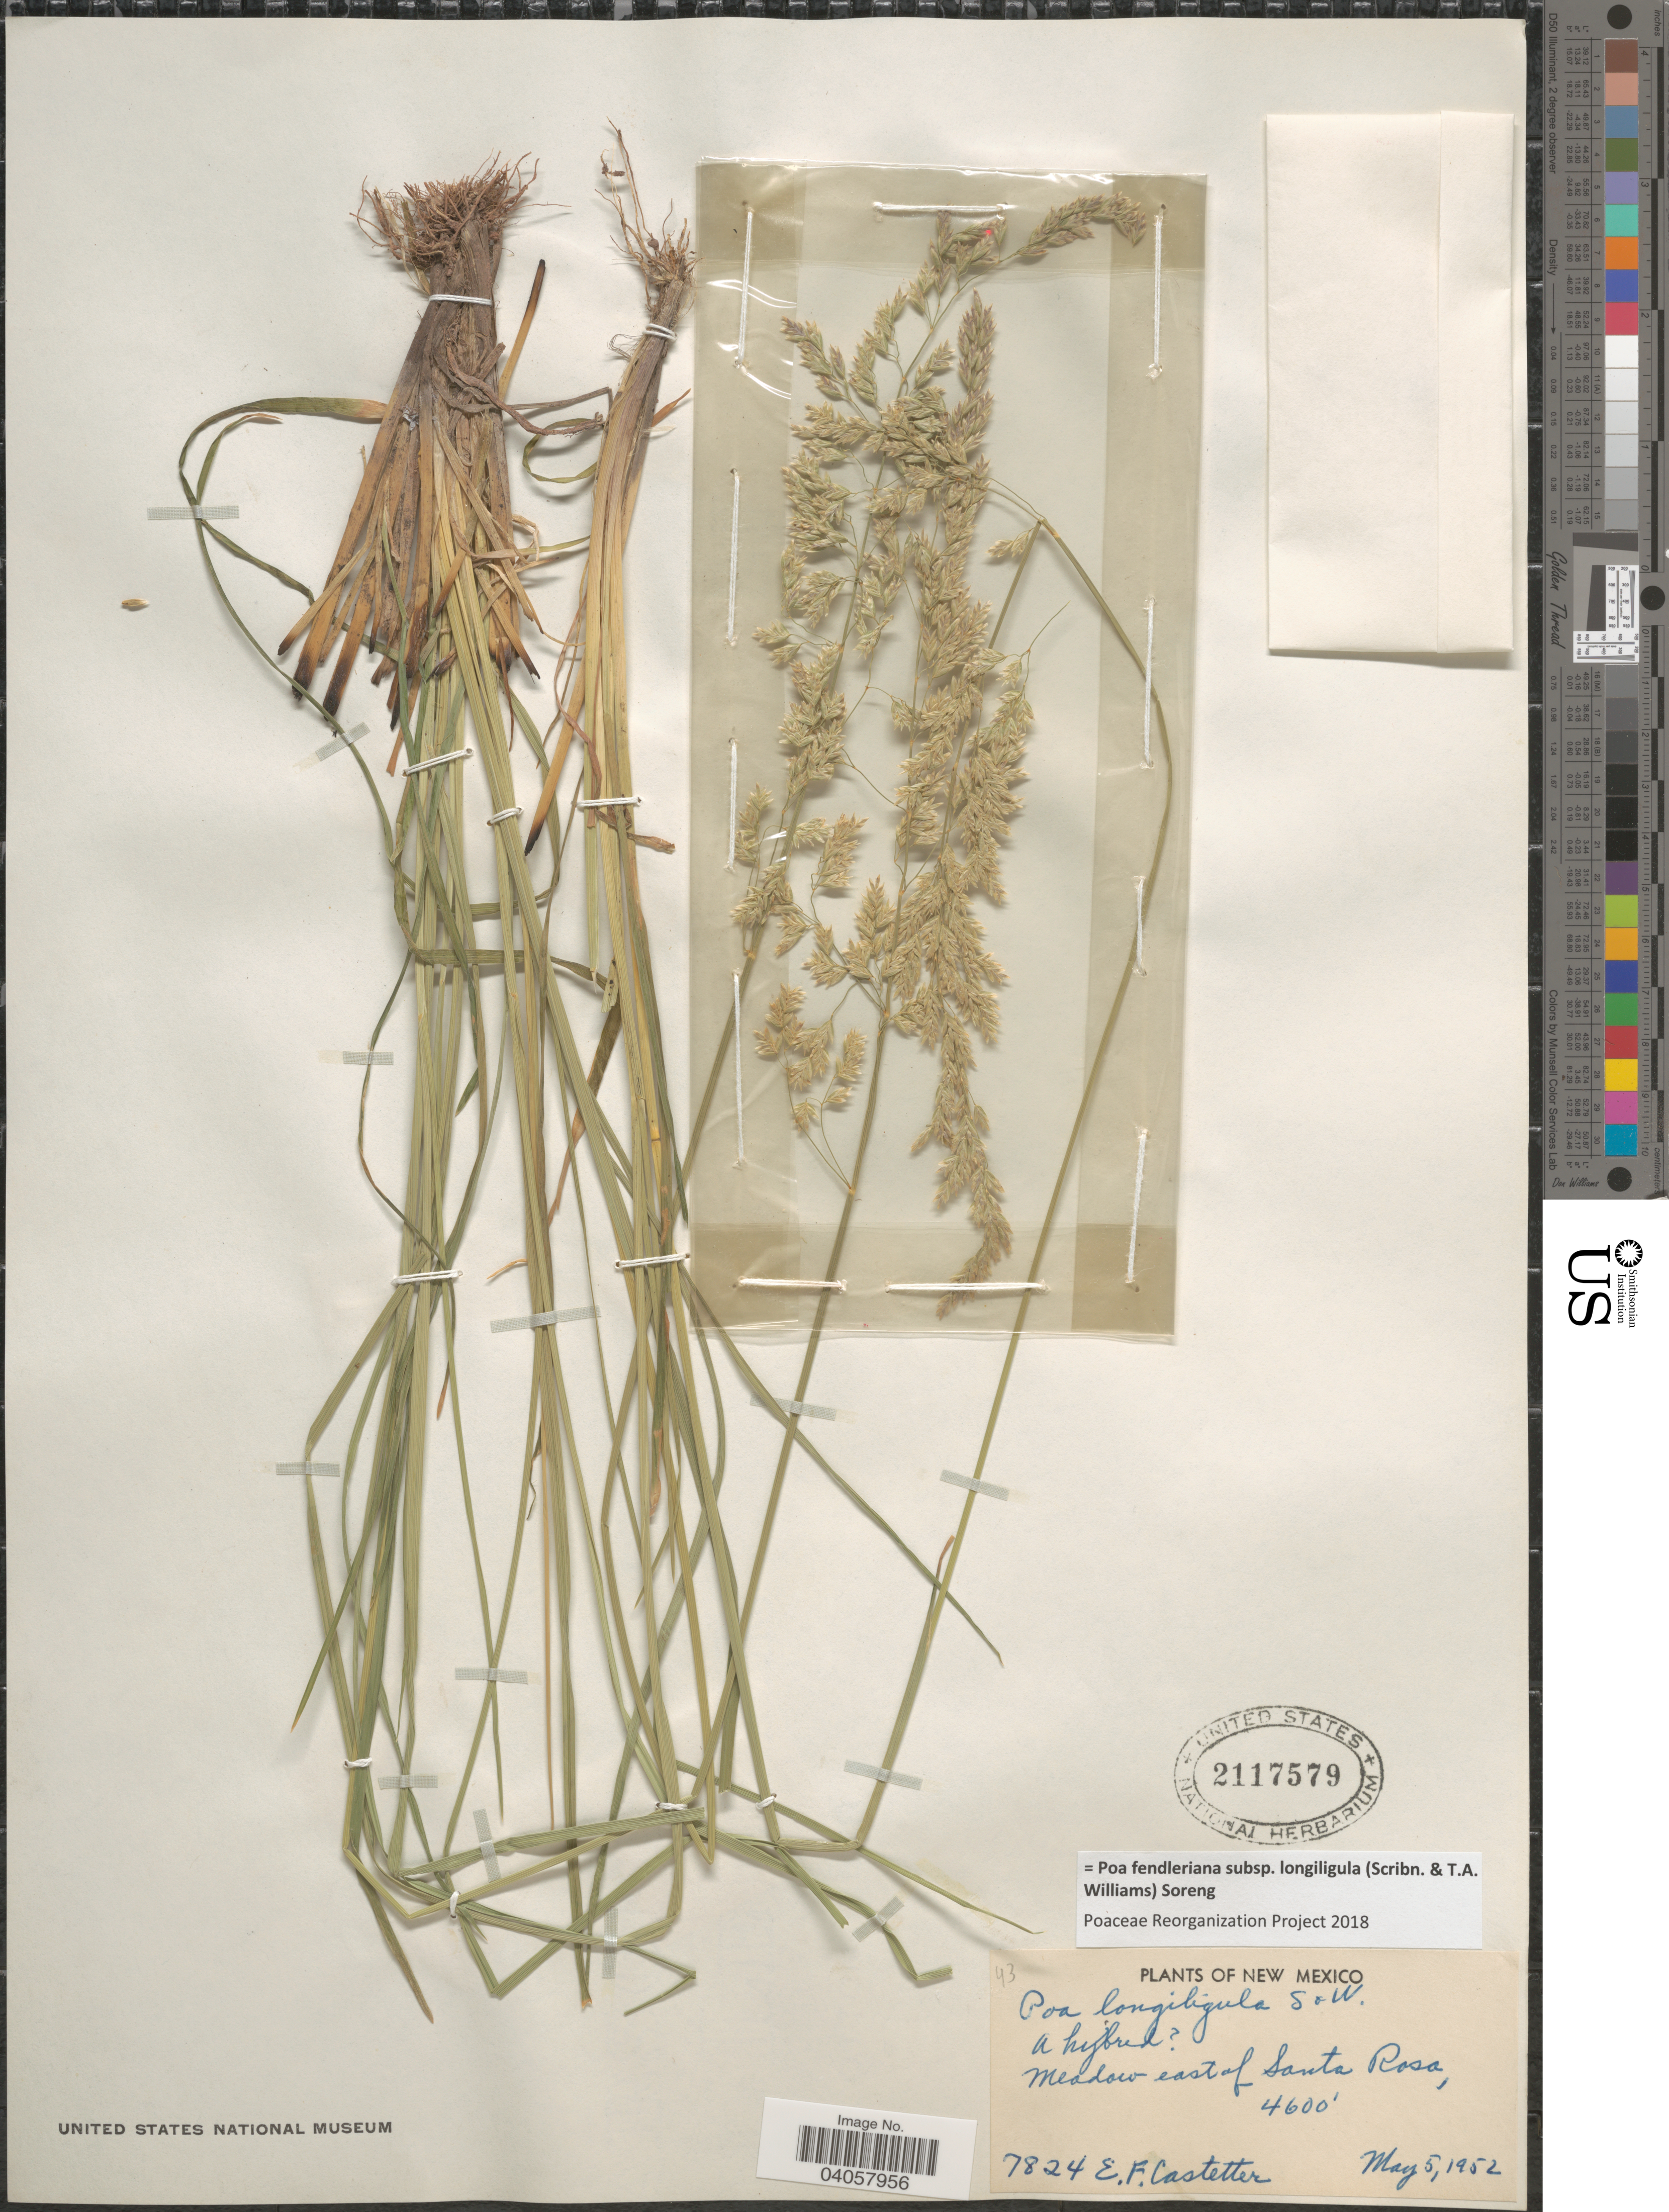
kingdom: Plantae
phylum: Tracheophyta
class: Liliopsida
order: Poales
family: Poaceae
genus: Poa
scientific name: Poa fendleriana subsp. longiligula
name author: (Scribn. & T.A. Williams) Soreng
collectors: E. F. Castetter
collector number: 7824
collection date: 1952-05-05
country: United States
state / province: New Mexico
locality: Meadow east of Santa Rosa.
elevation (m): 1402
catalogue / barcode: US 2117579